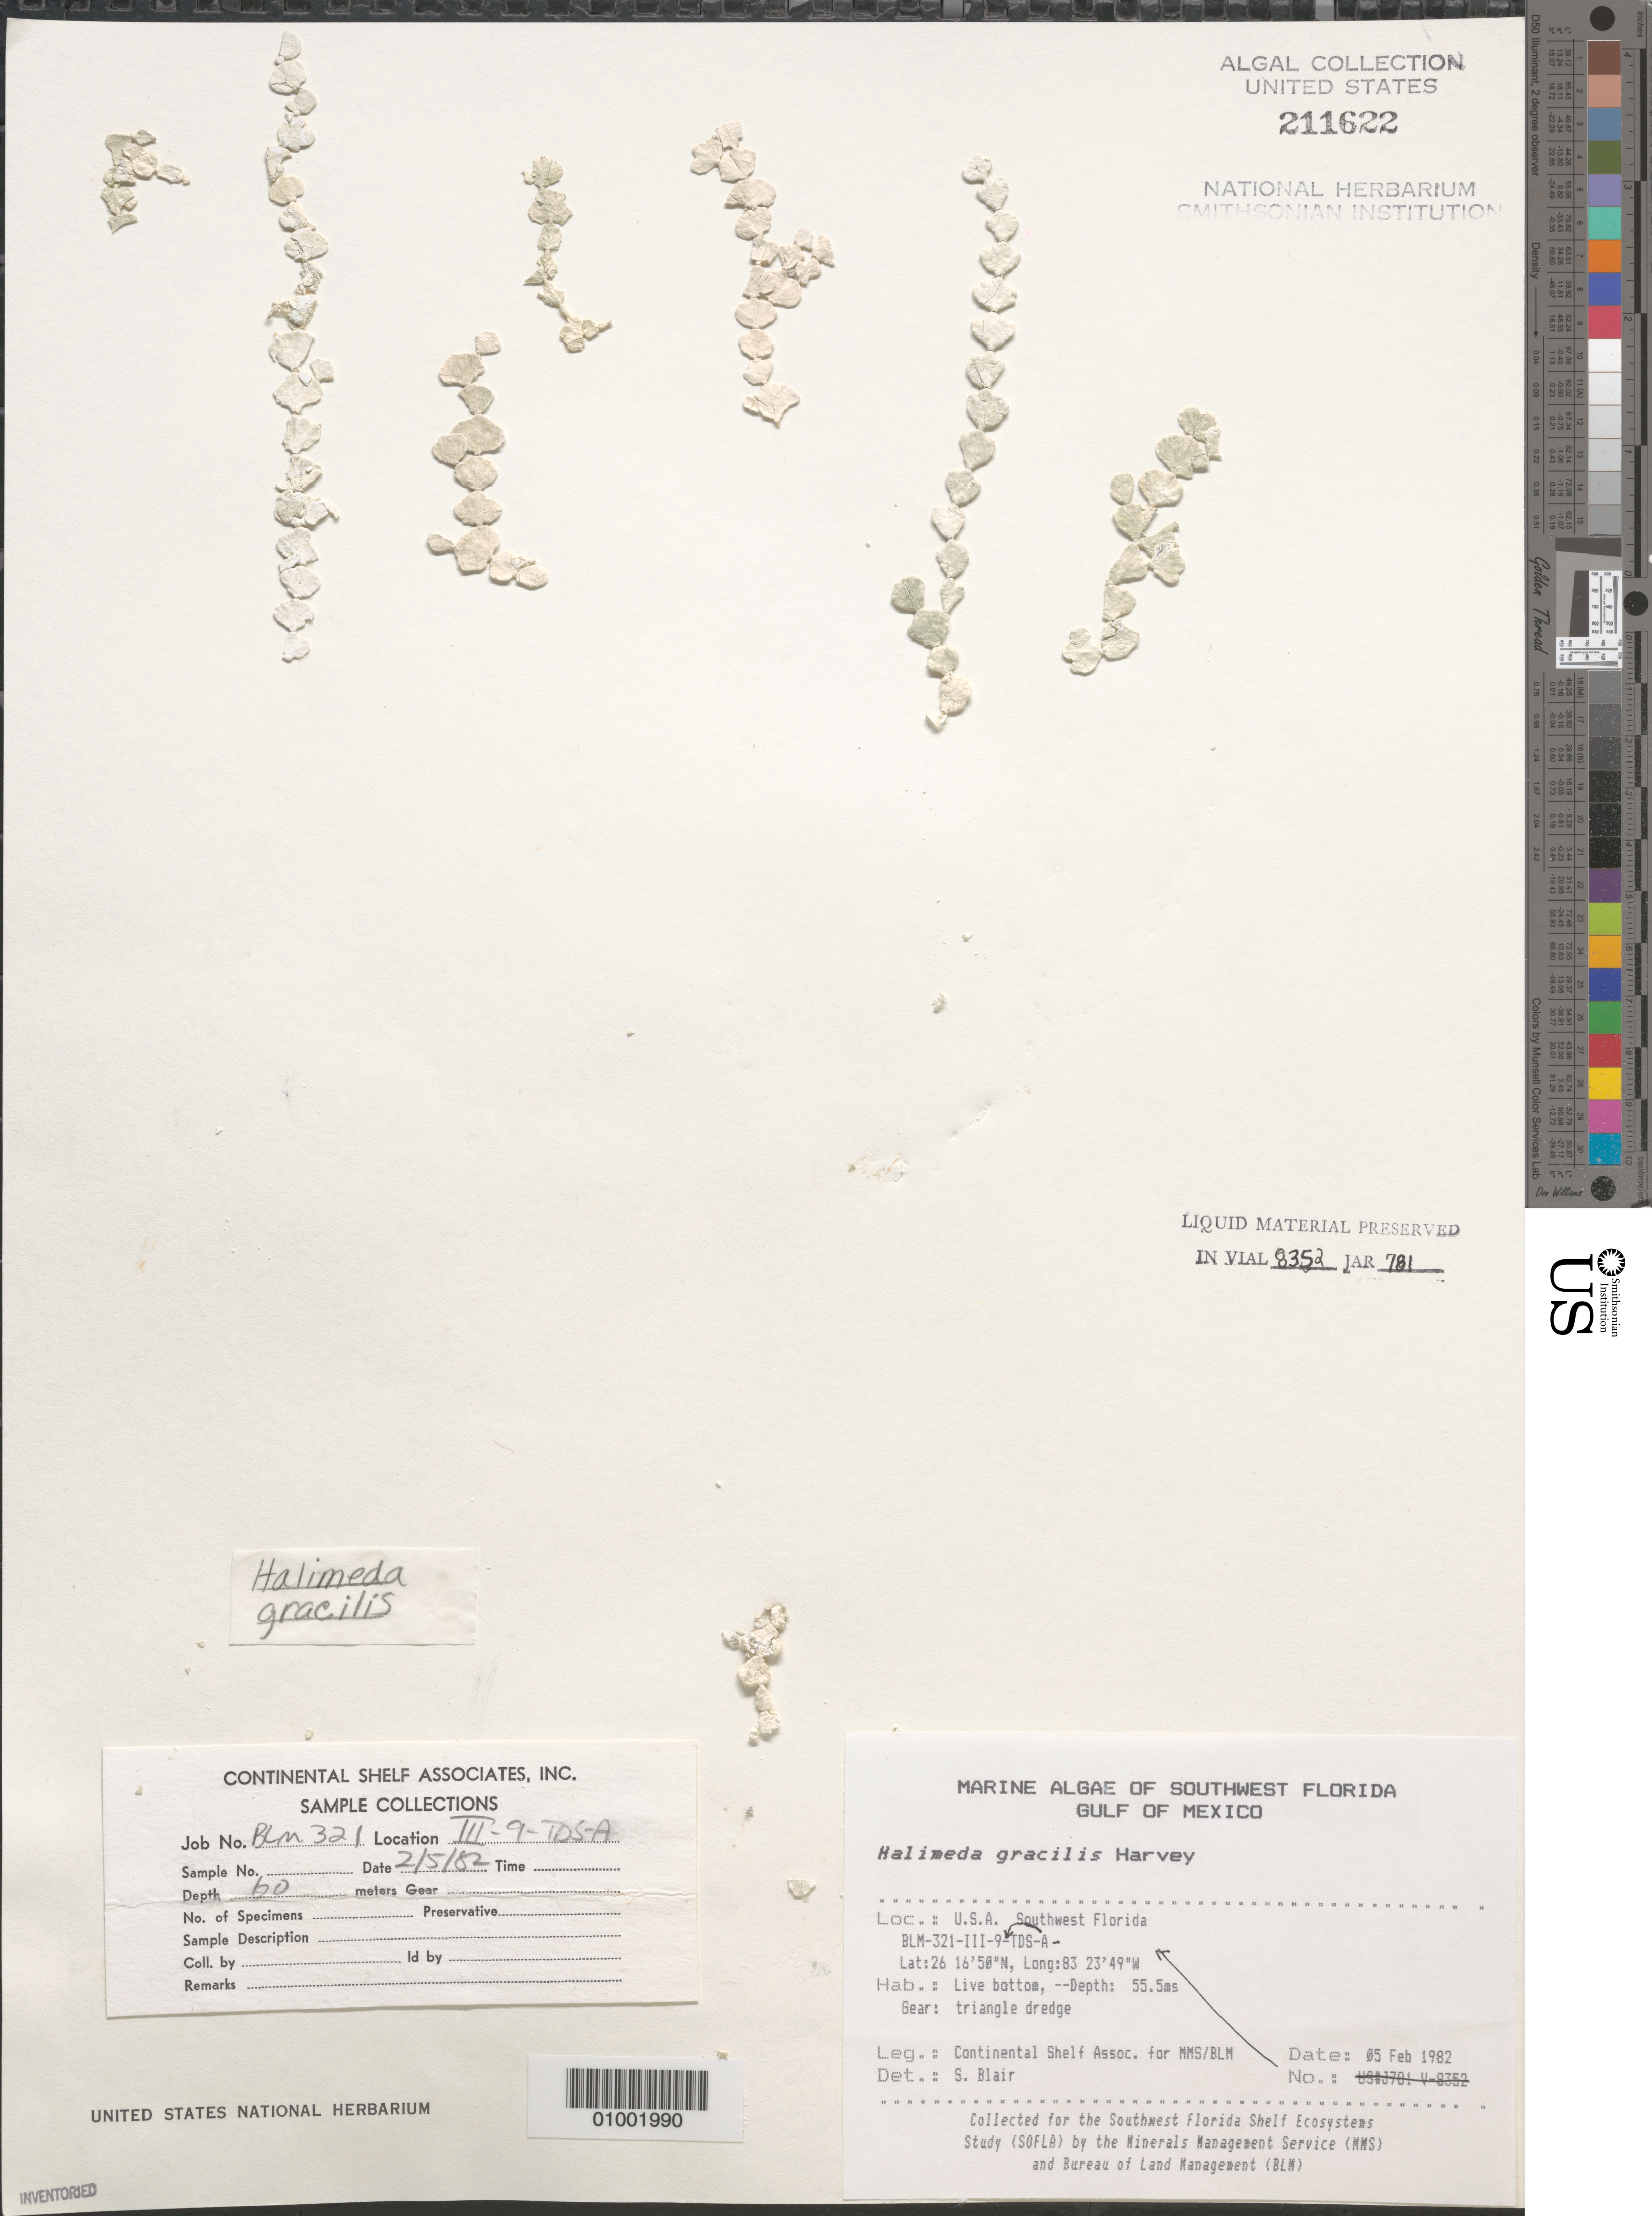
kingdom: Plantae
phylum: Chlorophyta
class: Ulvophyceae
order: Bryopsidales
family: Halimedaceae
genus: Halimeda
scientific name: Halimeda gracilis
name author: Harv. ex J. Agardh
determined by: Blair, S. M.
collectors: Continental Shelf Associates for the MMS/BLM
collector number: BLM-321-III-9-A-TDS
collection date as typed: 05 Feb 1982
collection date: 1982-02-05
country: United States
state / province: Florida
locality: Gulf of Mexico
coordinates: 26 16'50"N, 83 23'49"W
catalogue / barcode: US 211622